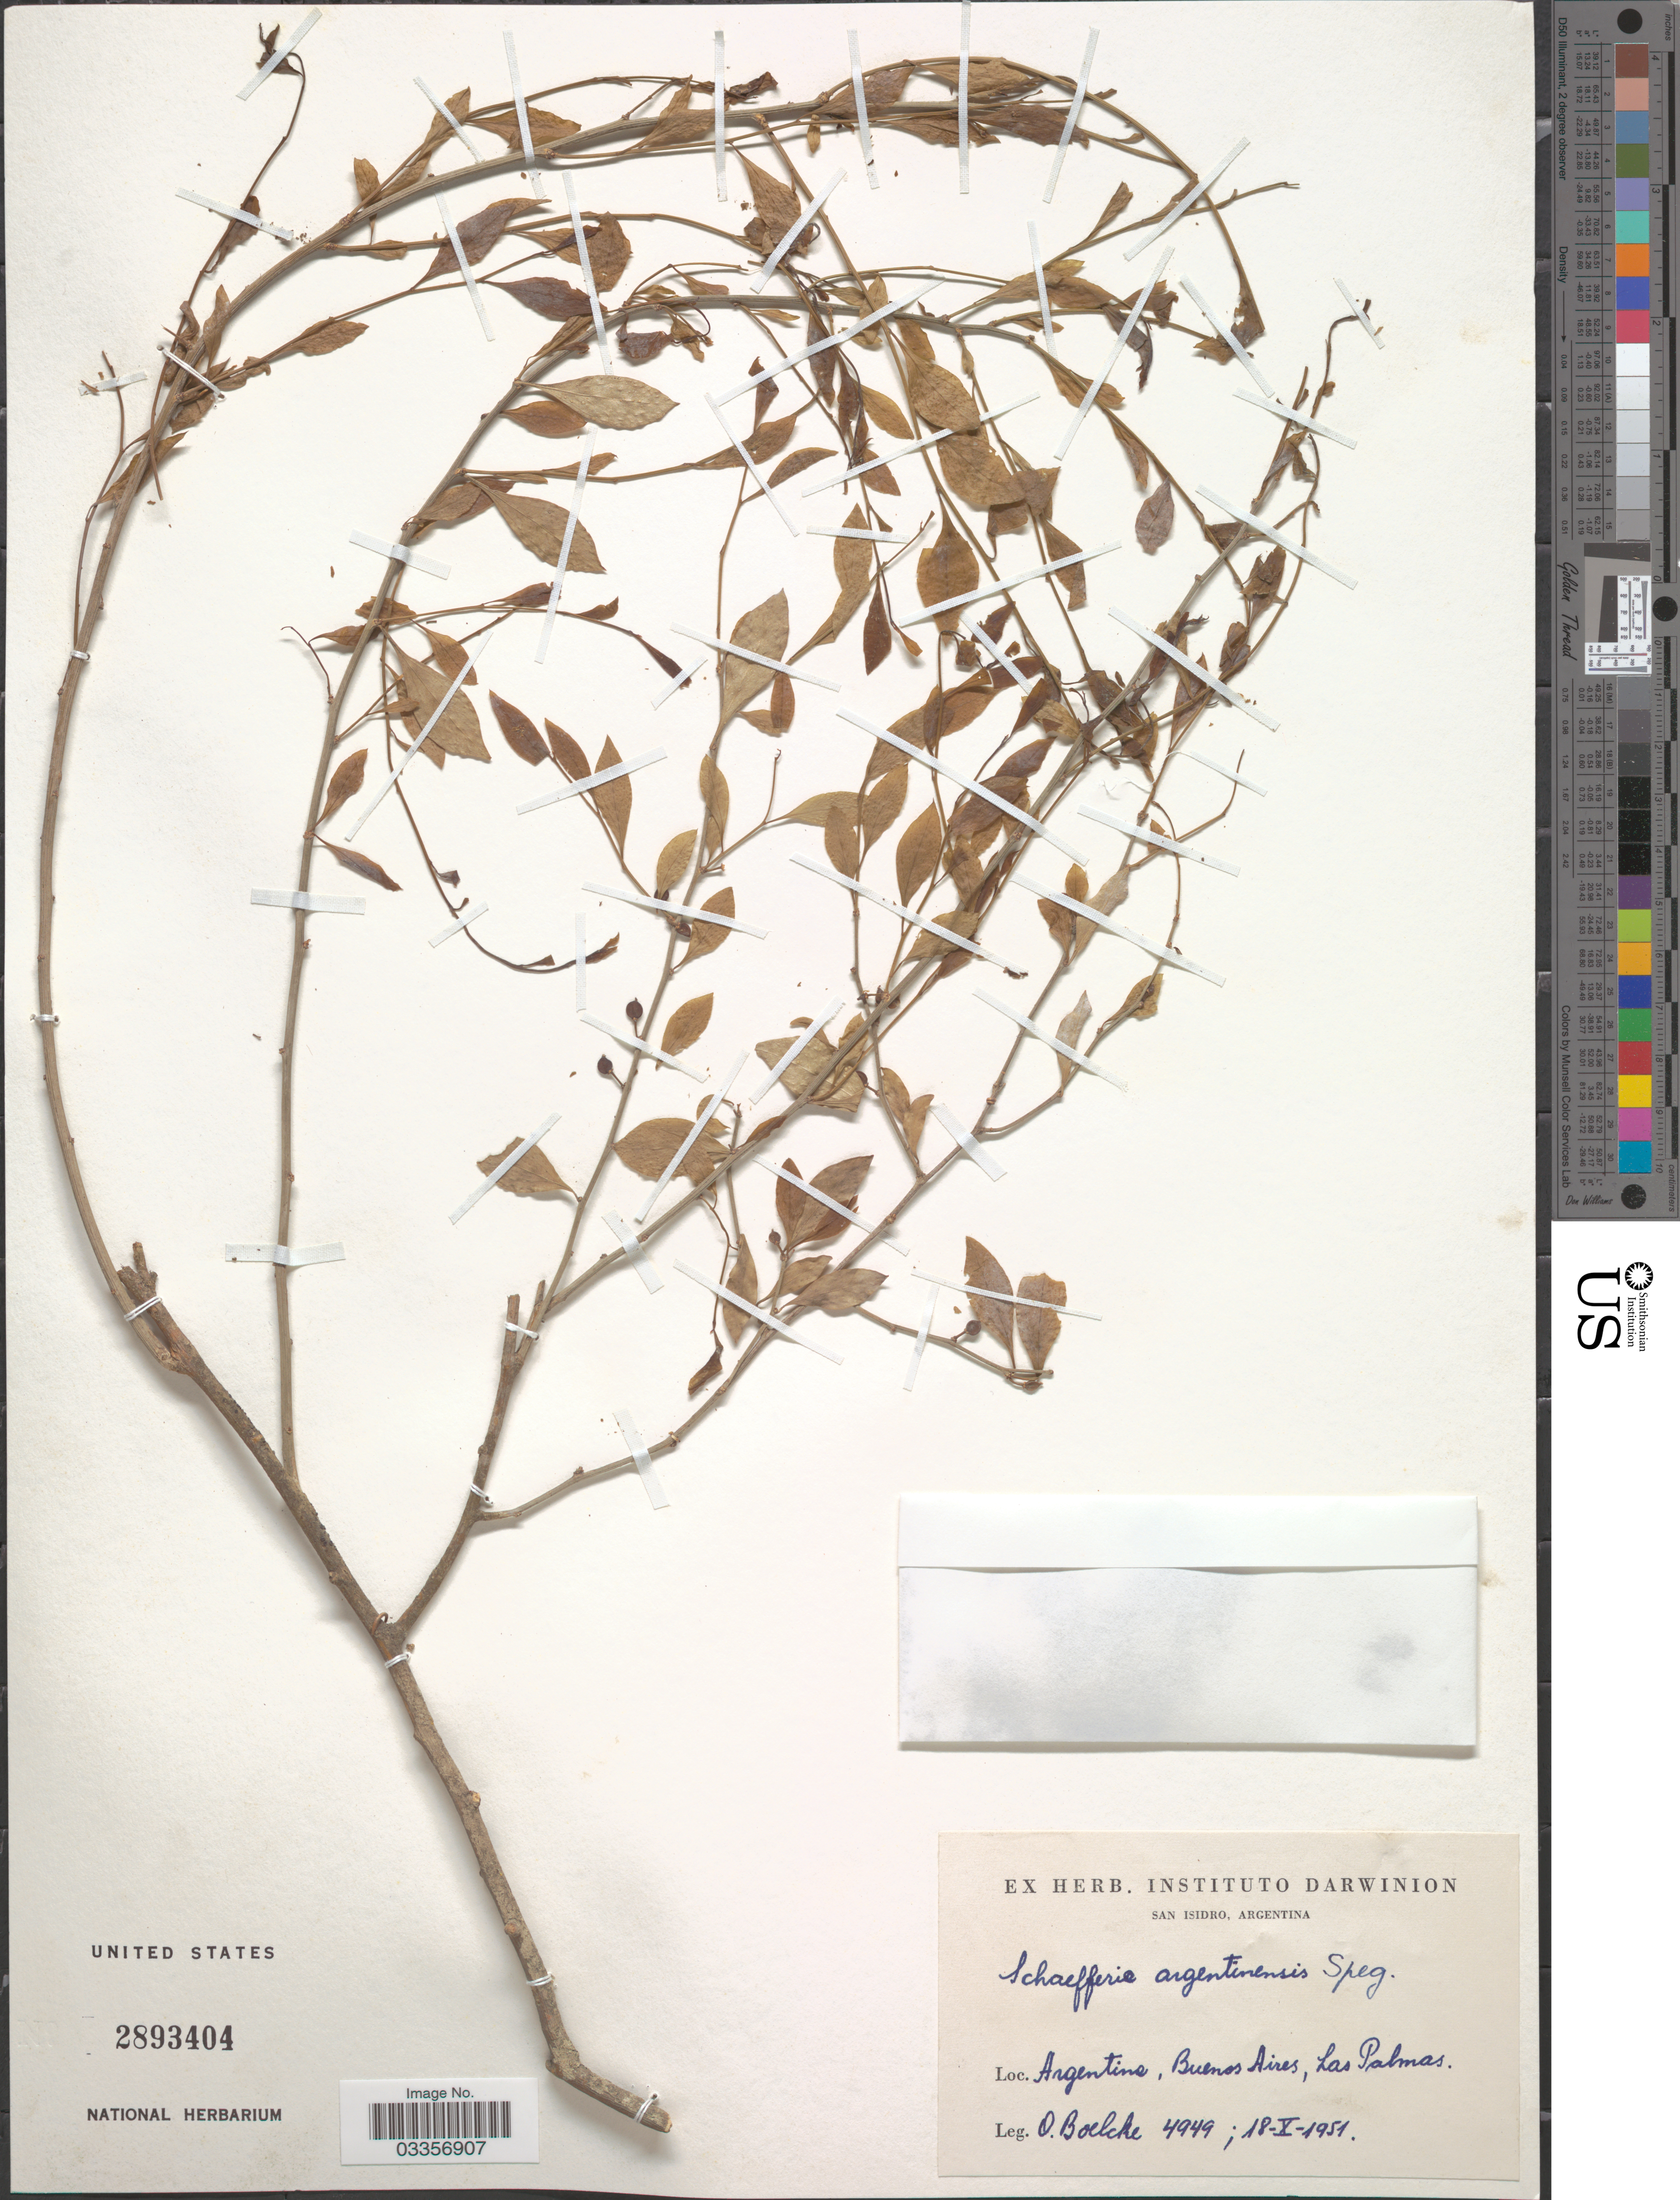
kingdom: Plantae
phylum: Tracheophyta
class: Magnoliopsida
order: Celastrales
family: Celastraceae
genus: Schaefferia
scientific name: Schaefferia argentinensis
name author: Speg.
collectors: O. Boelcke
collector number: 4949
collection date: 1951-10-18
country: Argentina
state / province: Buenos Aires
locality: Las Palmas.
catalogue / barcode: US 2893404